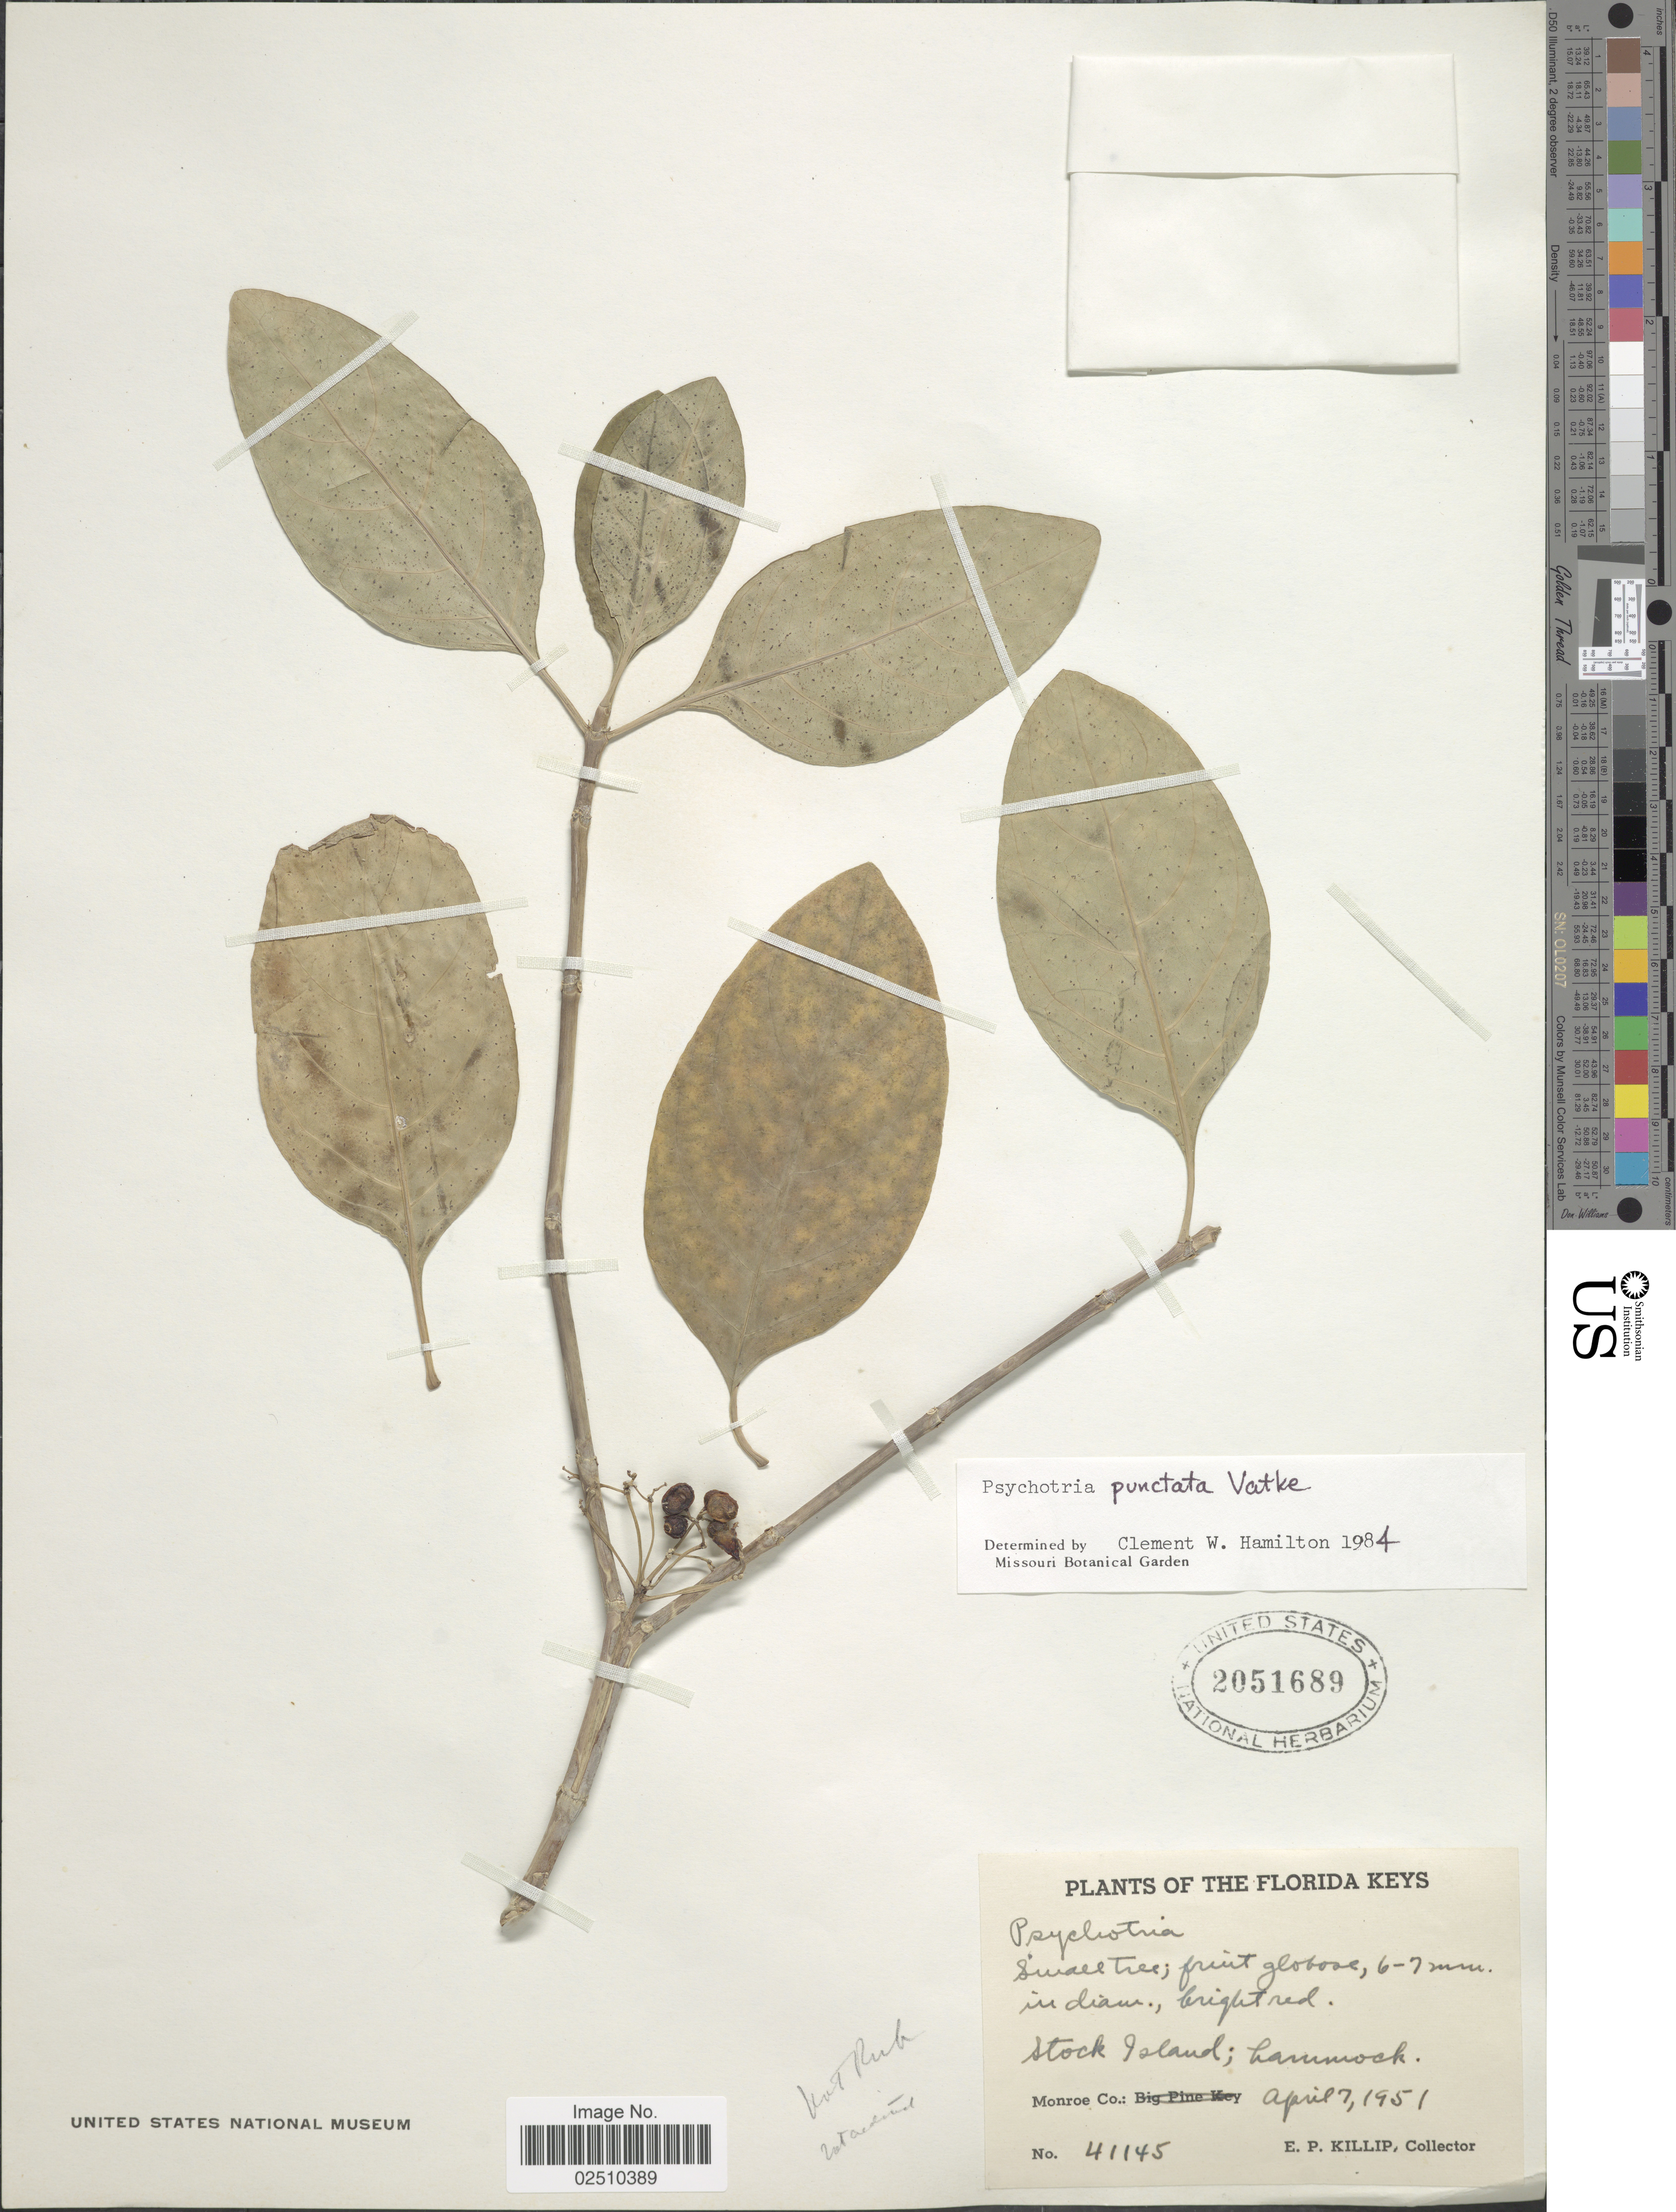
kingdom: Plantae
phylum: Tracheophyta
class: Magnoliopsida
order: Gentianales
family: Rubiaceae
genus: Psychotria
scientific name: Psychotria punctata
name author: Vatke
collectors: E. P. Killip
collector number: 41145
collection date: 1951-04-07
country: United States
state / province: Florida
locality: Florida Keys, Stock Island, hammock, Monroe Co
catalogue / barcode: US 2051689